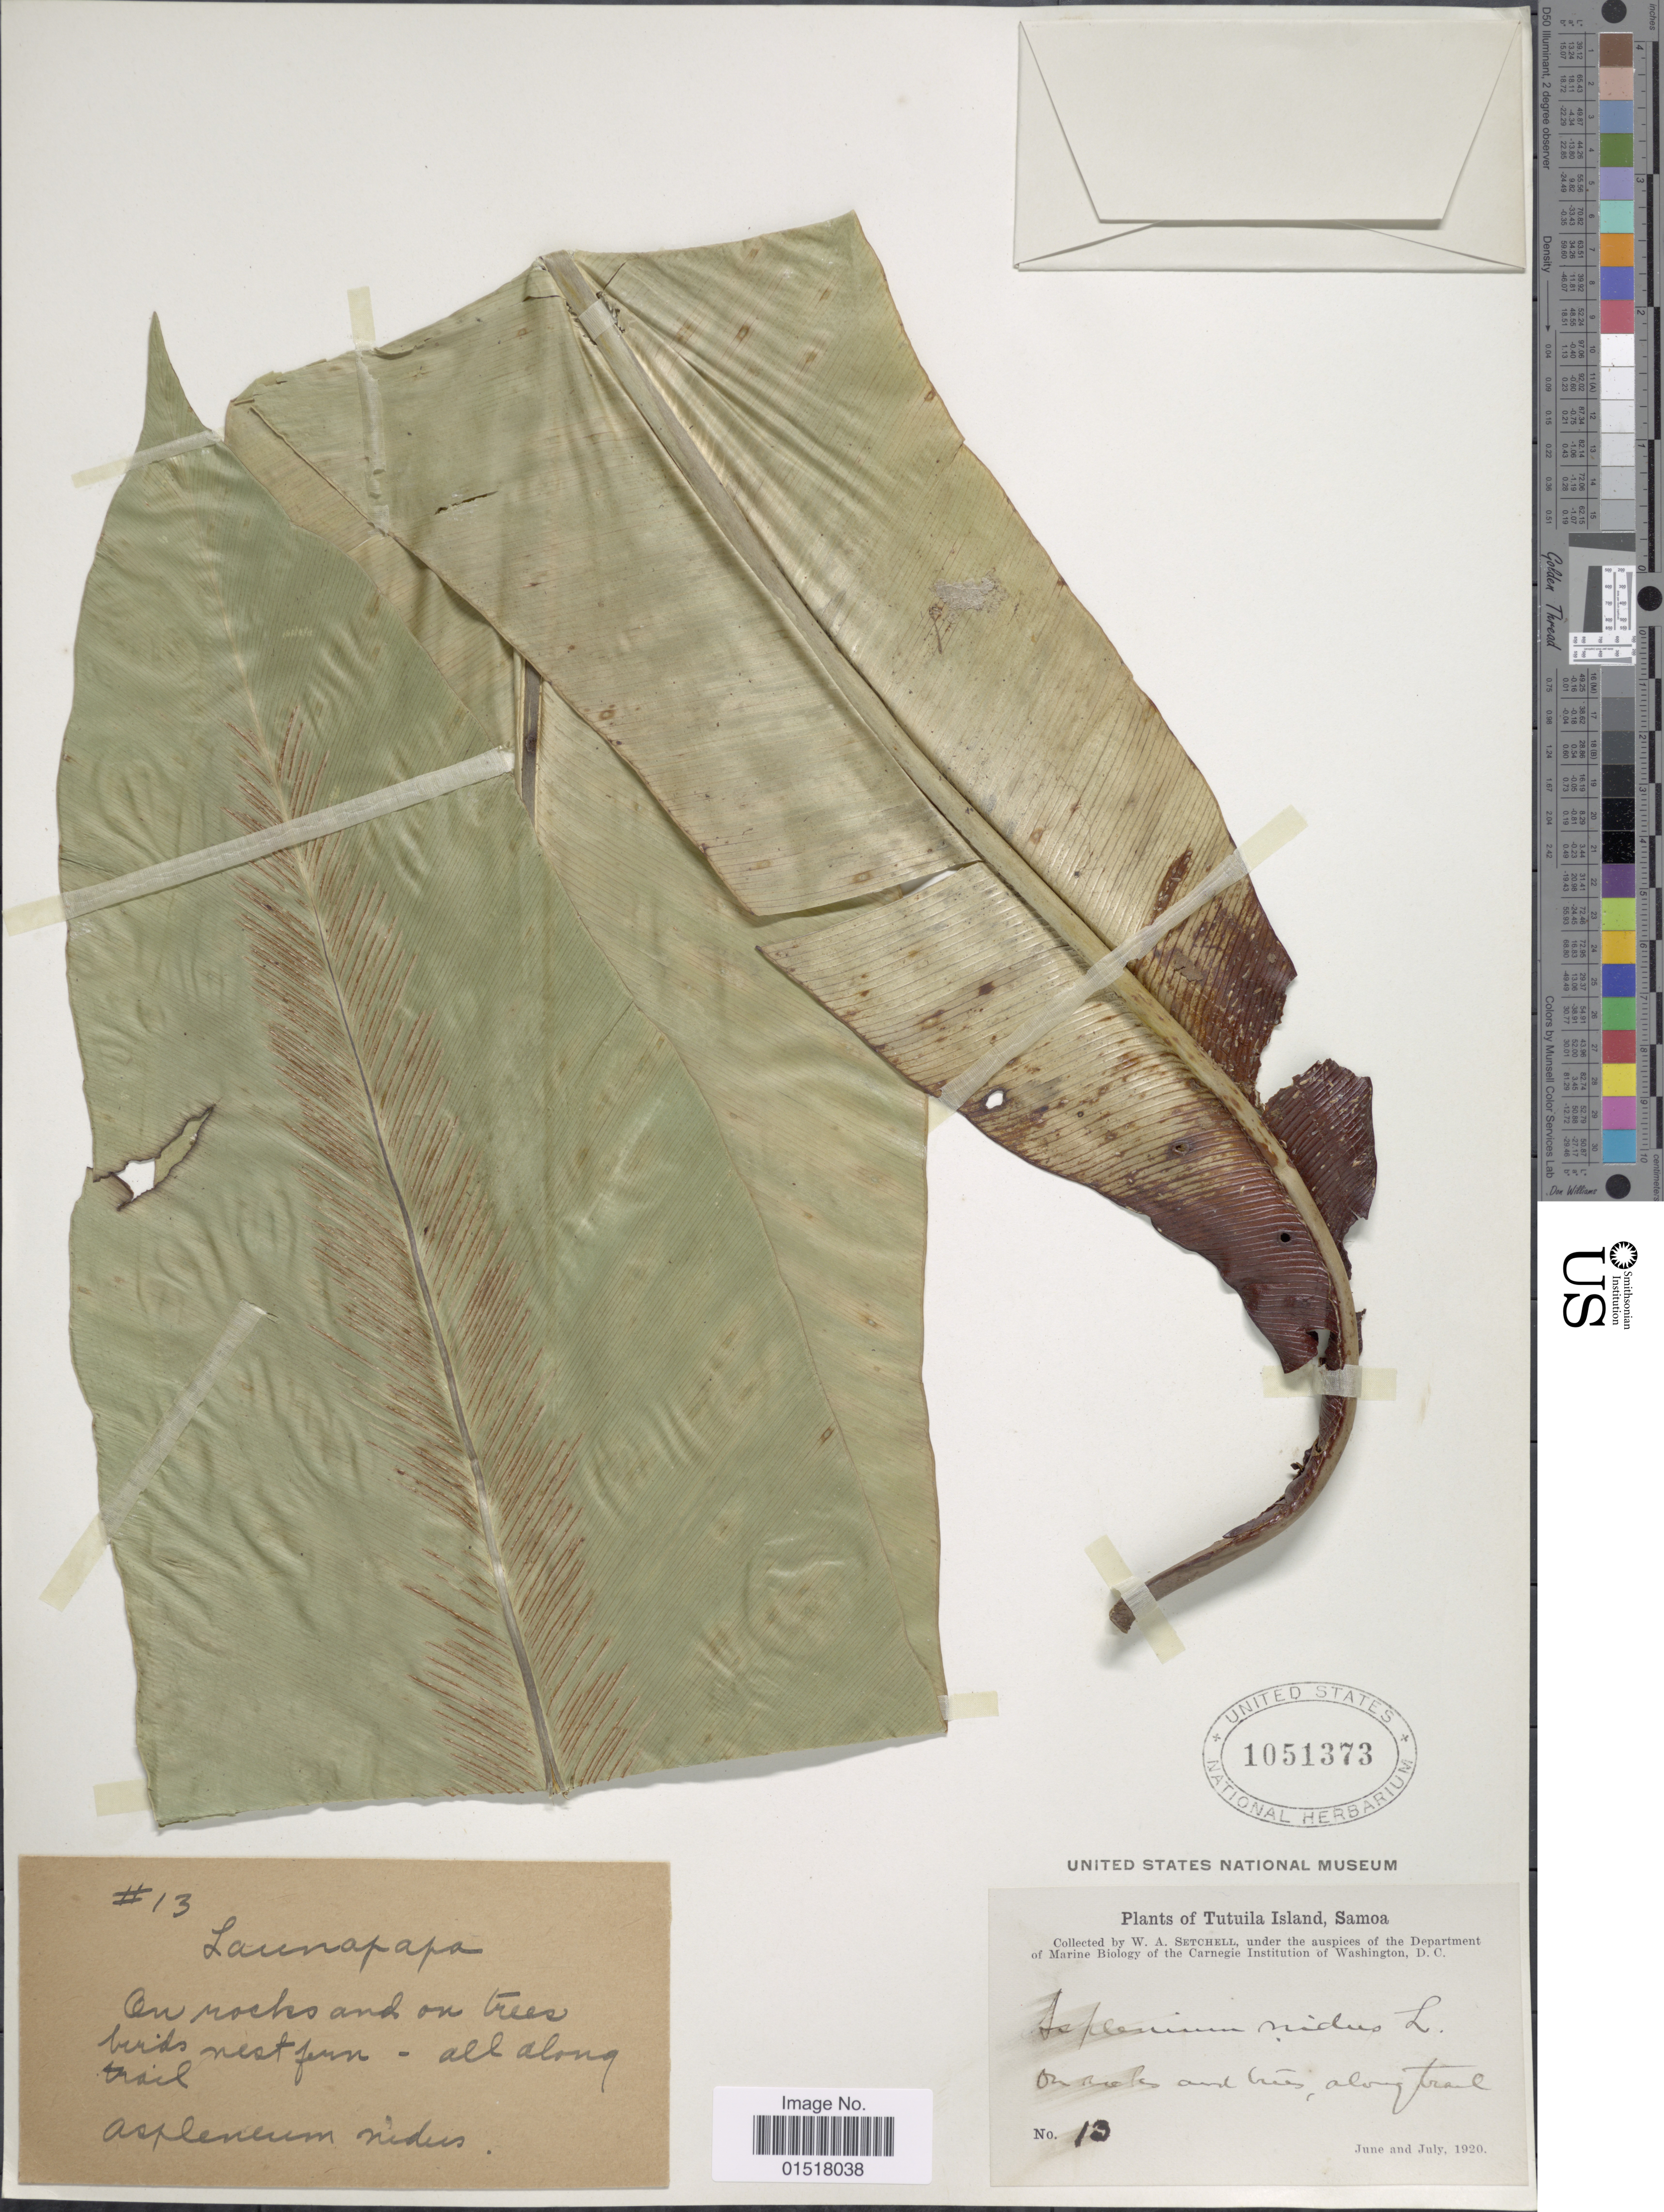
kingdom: Plantae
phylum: Tracheophyta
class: Polypodiopsida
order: Polypodiales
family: Aspleniaceae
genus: Asplenium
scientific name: Asplenium nidus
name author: L.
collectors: W. Setchell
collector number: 13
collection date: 1920-06/1920-07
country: American Samoa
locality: Tutuila Island, Samoa. On rocks and trees, along trail.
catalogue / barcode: US 1051373